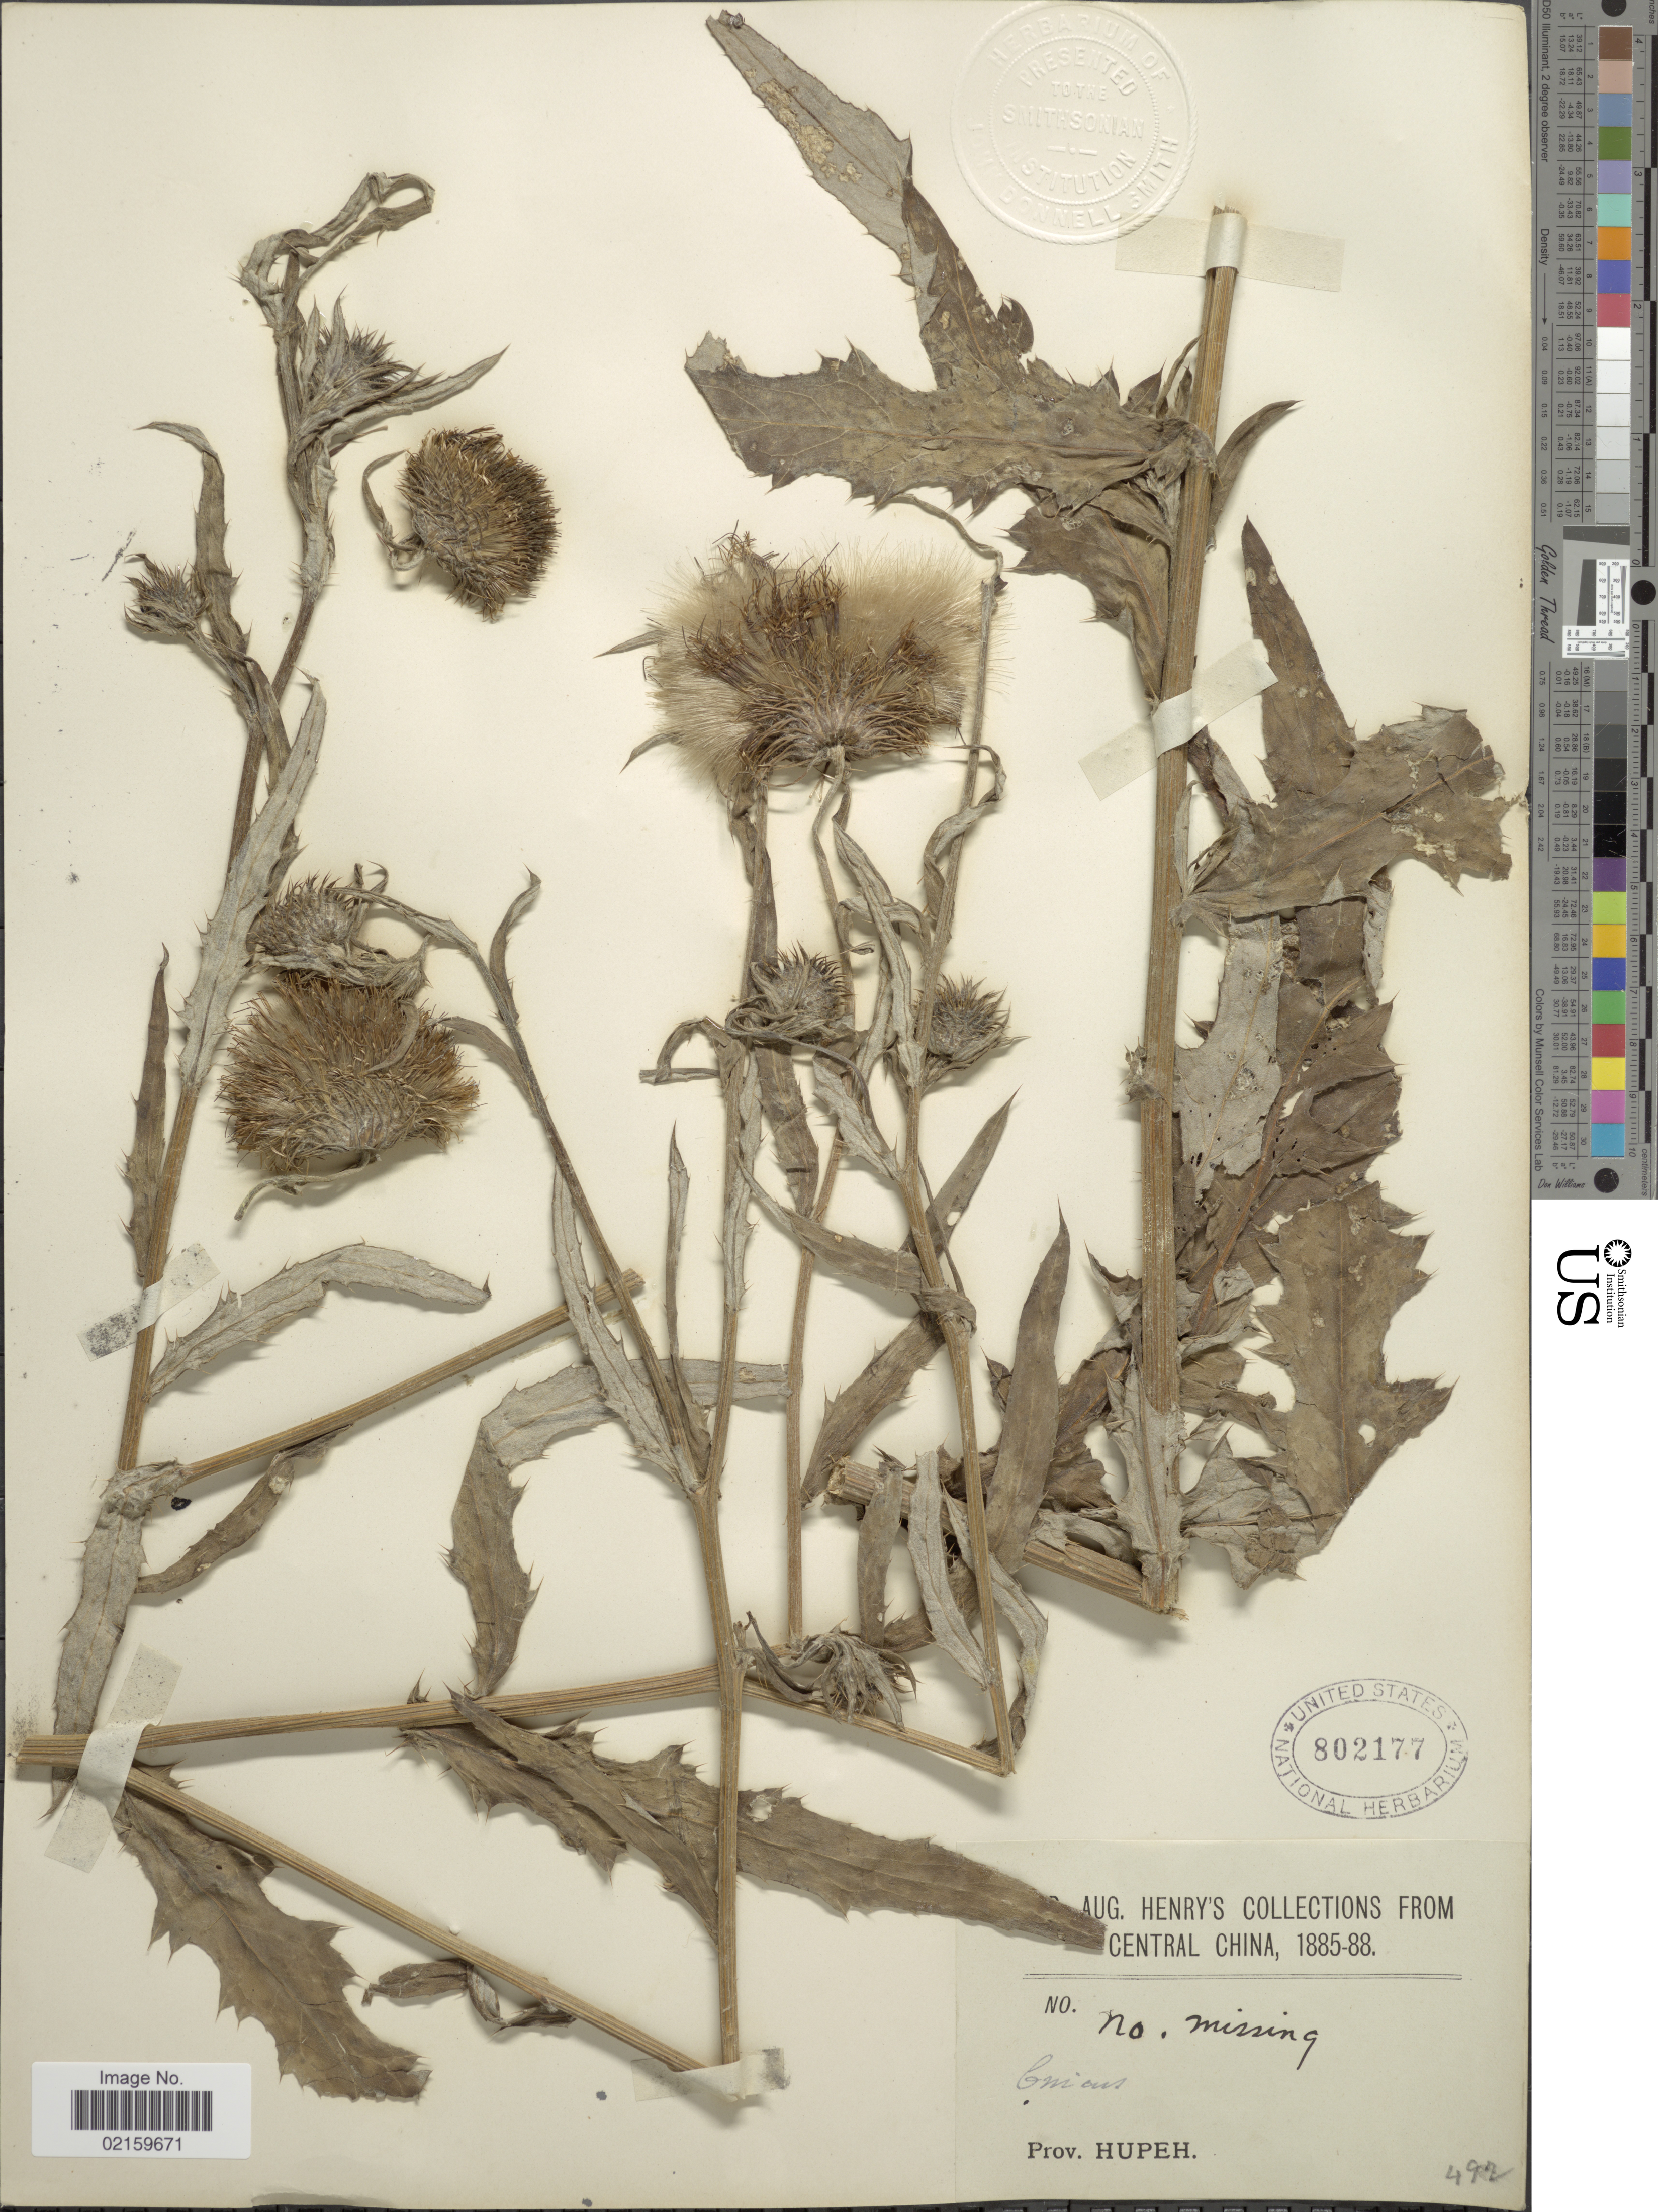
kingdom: Plantae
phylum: Tracheophyta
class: Magnoliopsida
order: Asterales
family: Asteraceae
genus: Cirsium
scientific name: Cirsium sp.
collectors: A. Henry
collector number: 492?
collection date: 1885/1888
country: China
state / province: Hubei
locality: Prov. Hupeh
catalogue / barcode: US 802177